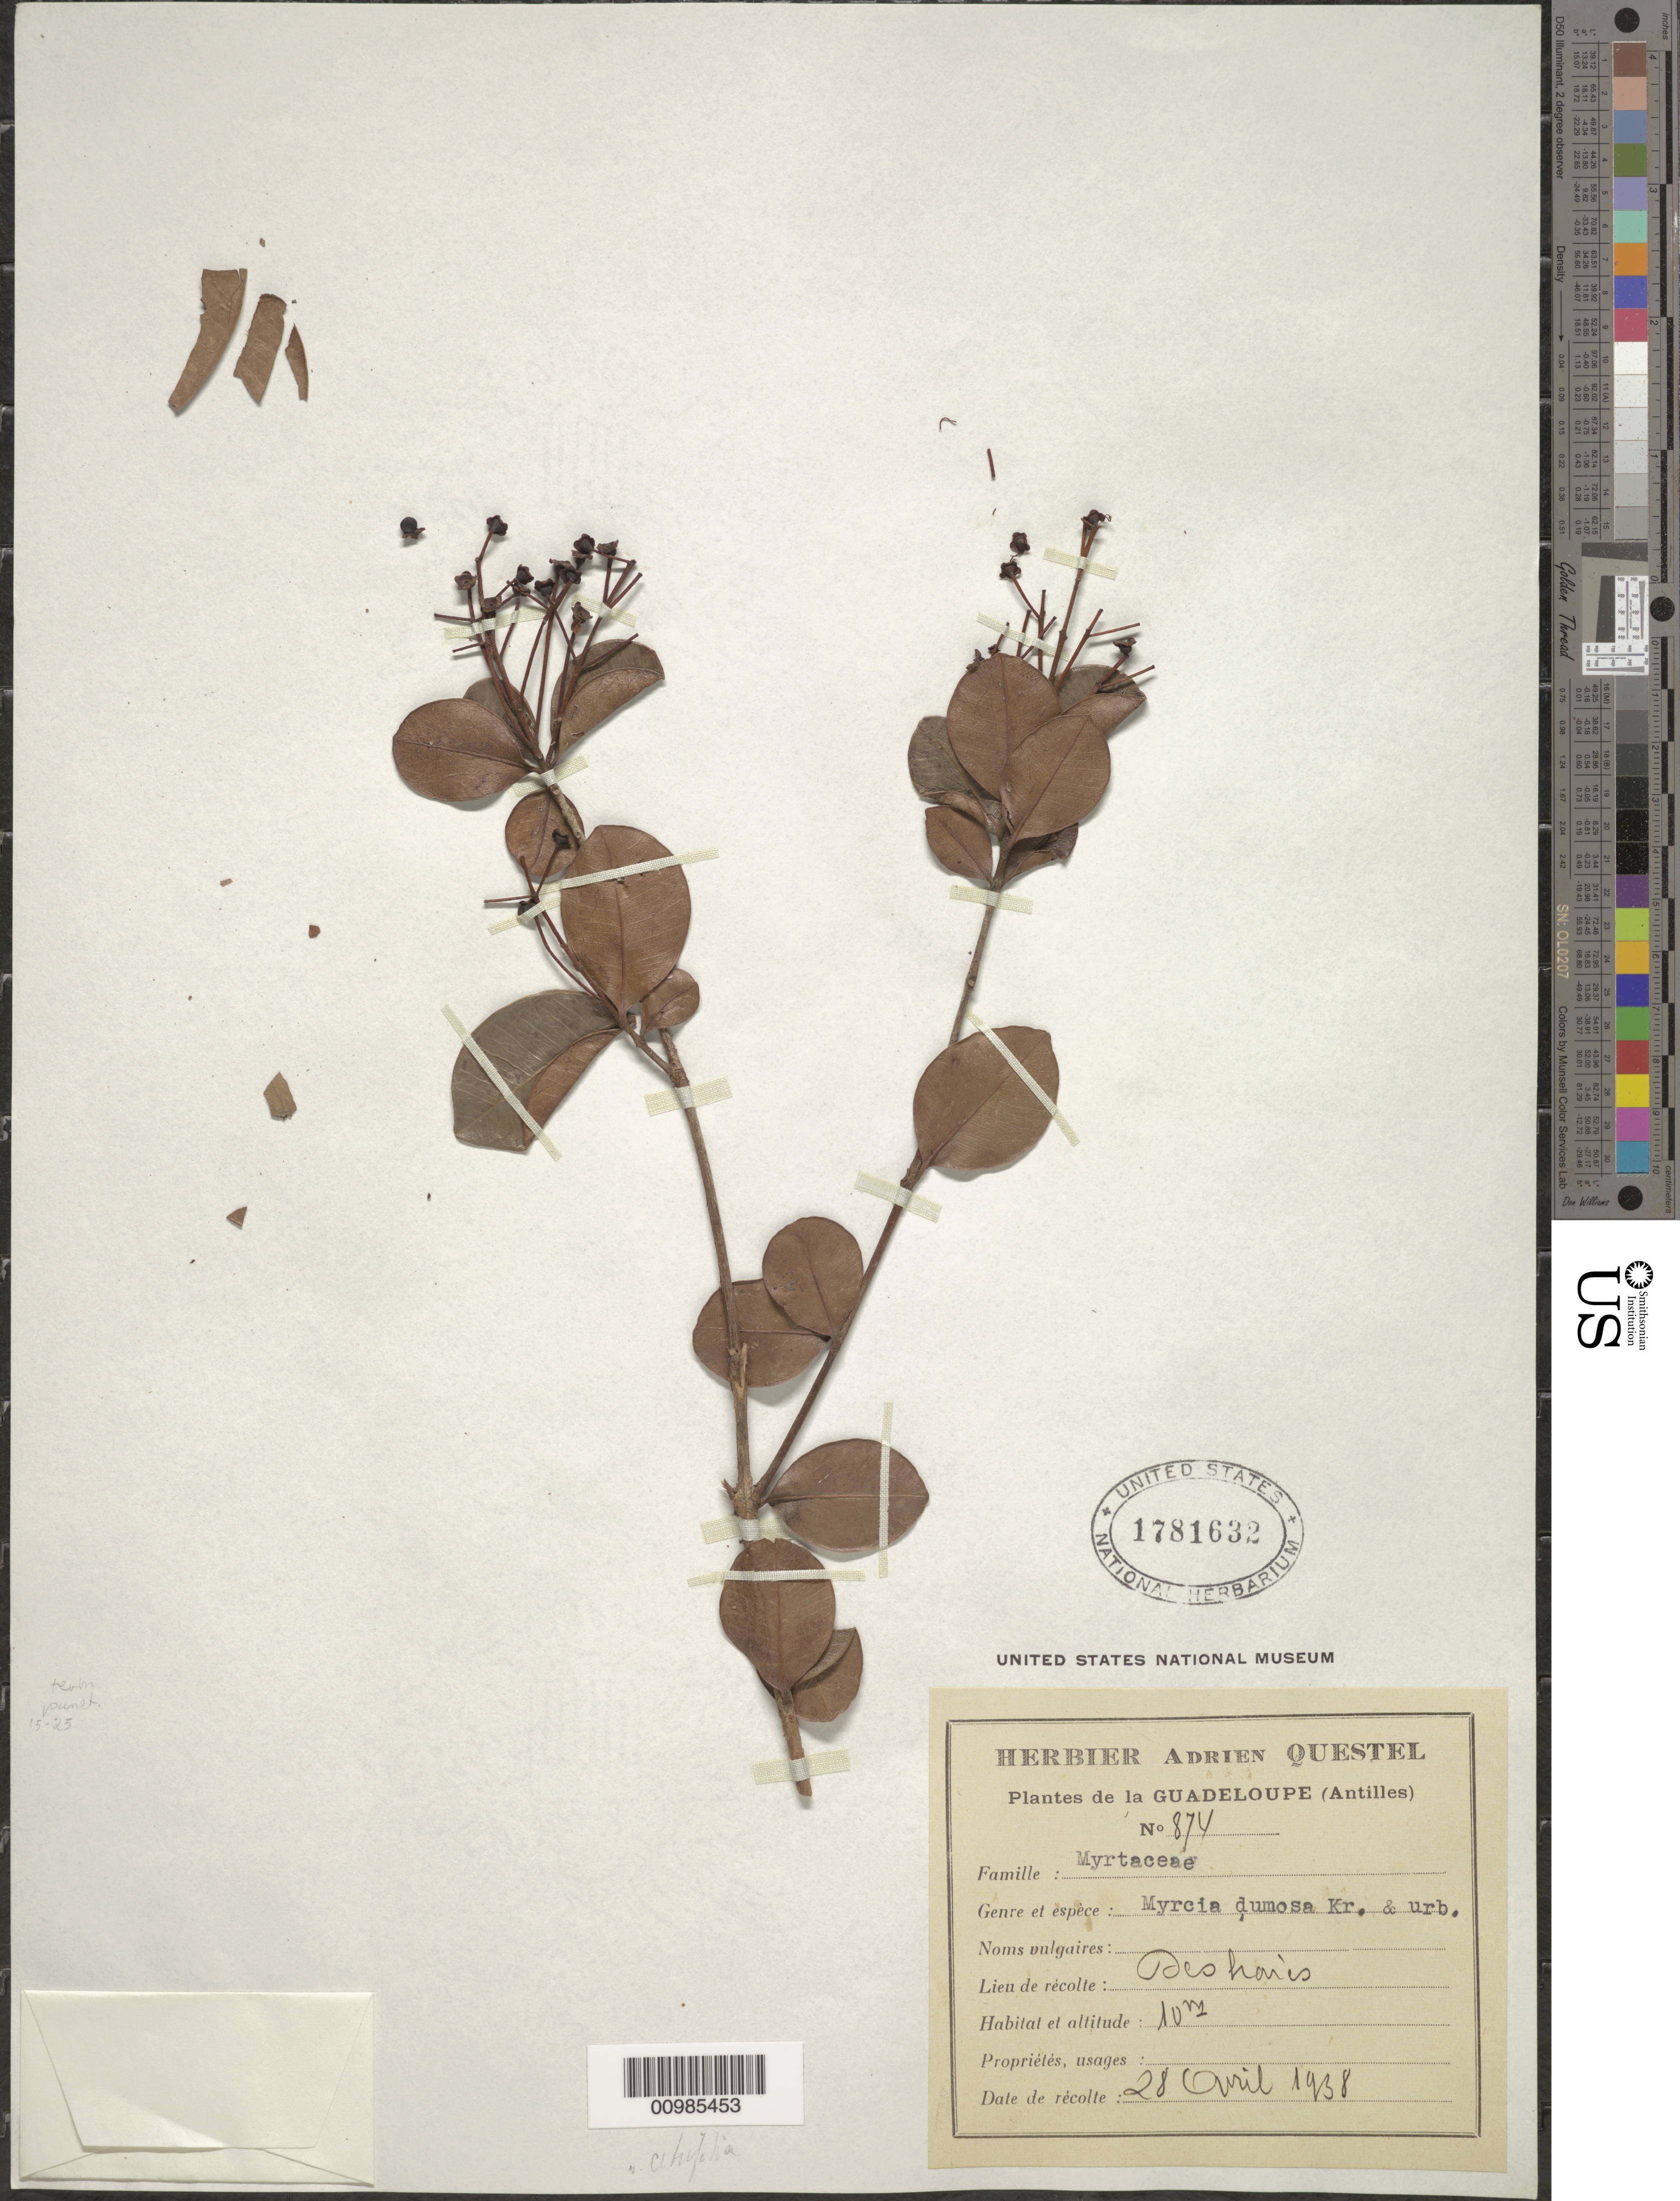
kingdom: Plantae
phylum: Tracheophyta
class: Magnoliopsida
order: Myrtales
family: Myrtaceae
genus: Myrcia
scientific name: Myrcia citrifolia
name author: (Aubl.) Urb.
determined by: Strong, Mark T., (BOT), Smithsonian Institution - National Museum of Natural History (UNITED STATES)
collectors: A. Questel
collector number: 874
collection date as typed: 28 Apr 1938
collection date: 1938-04-28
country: Guadeloupe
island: Basse Terre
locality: Deshales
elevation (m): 10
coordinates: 0 N, 0 E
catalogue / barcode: US 1781632